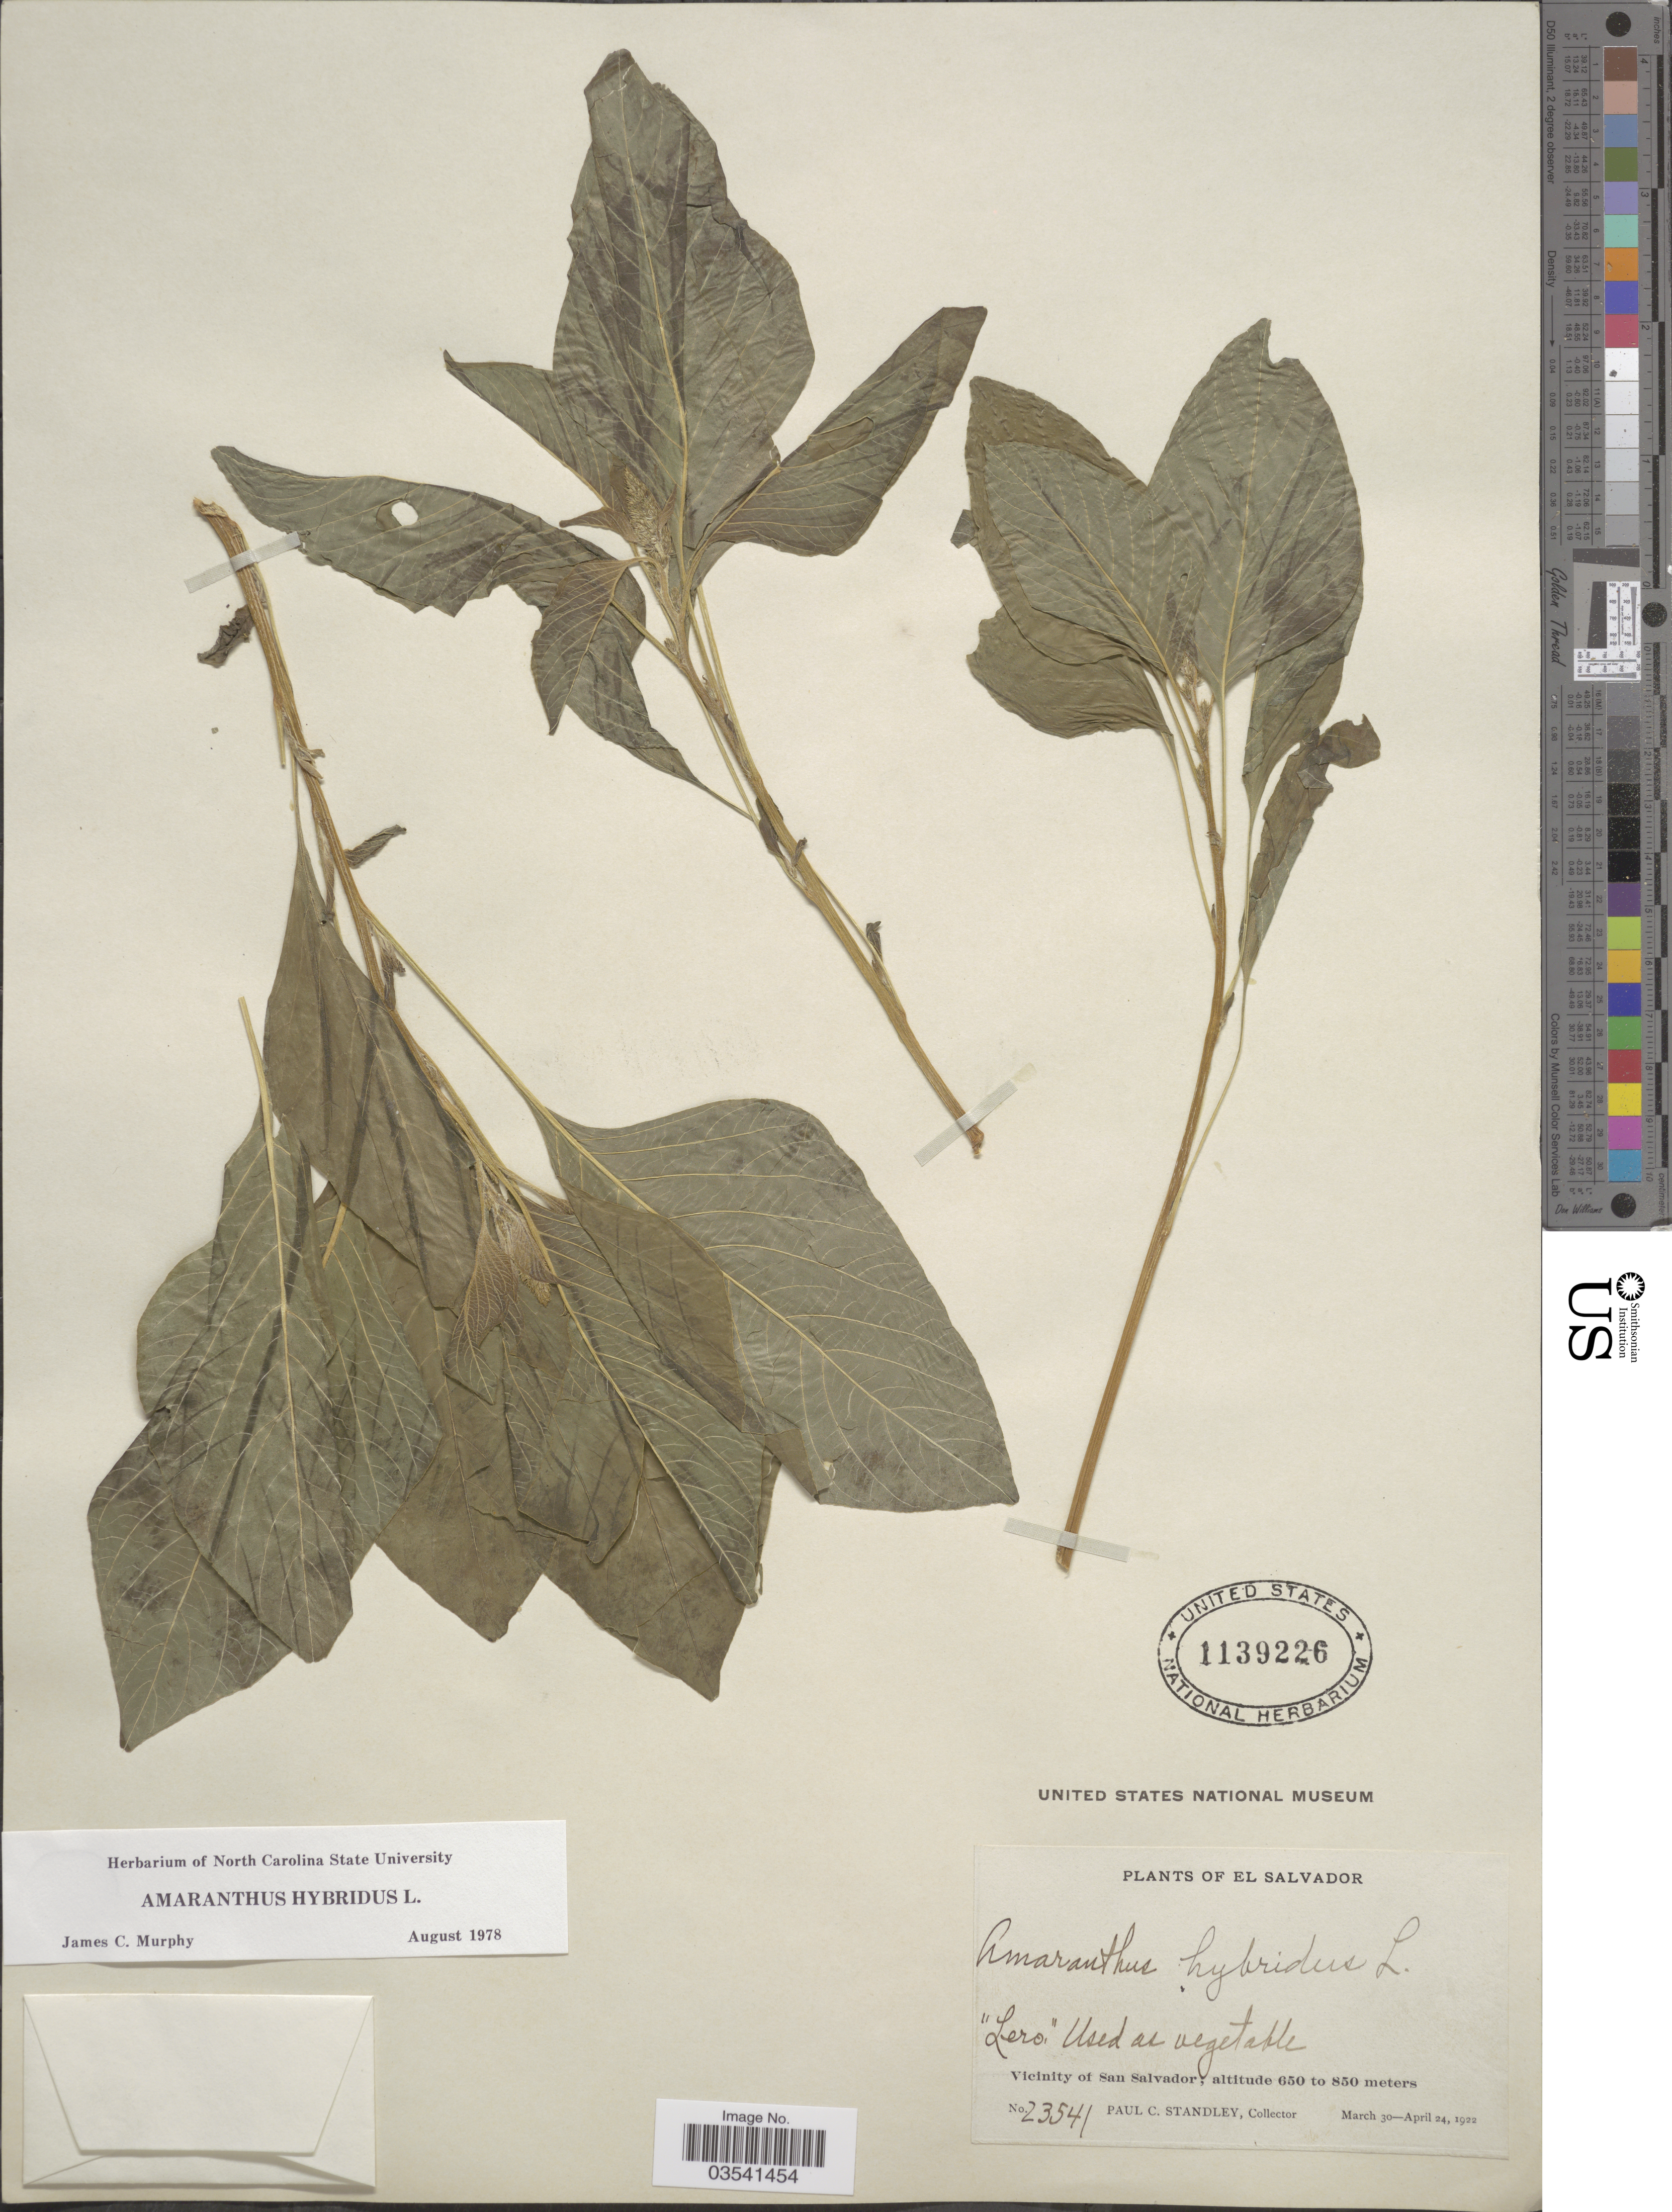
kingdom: Plantae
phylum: Tracheophyta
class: Magnoliopsida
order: Caryophyllales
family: Amaranthaceae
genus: Amaranthus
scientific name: Amaranthus hybridus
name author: L.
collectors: P. C. Standley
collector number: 23541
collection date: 1922-03-30/1922-04-24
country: El Salvador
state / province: San Salvador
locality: Vicinity of San Salvador.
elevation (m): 650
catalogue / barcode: US 1139226